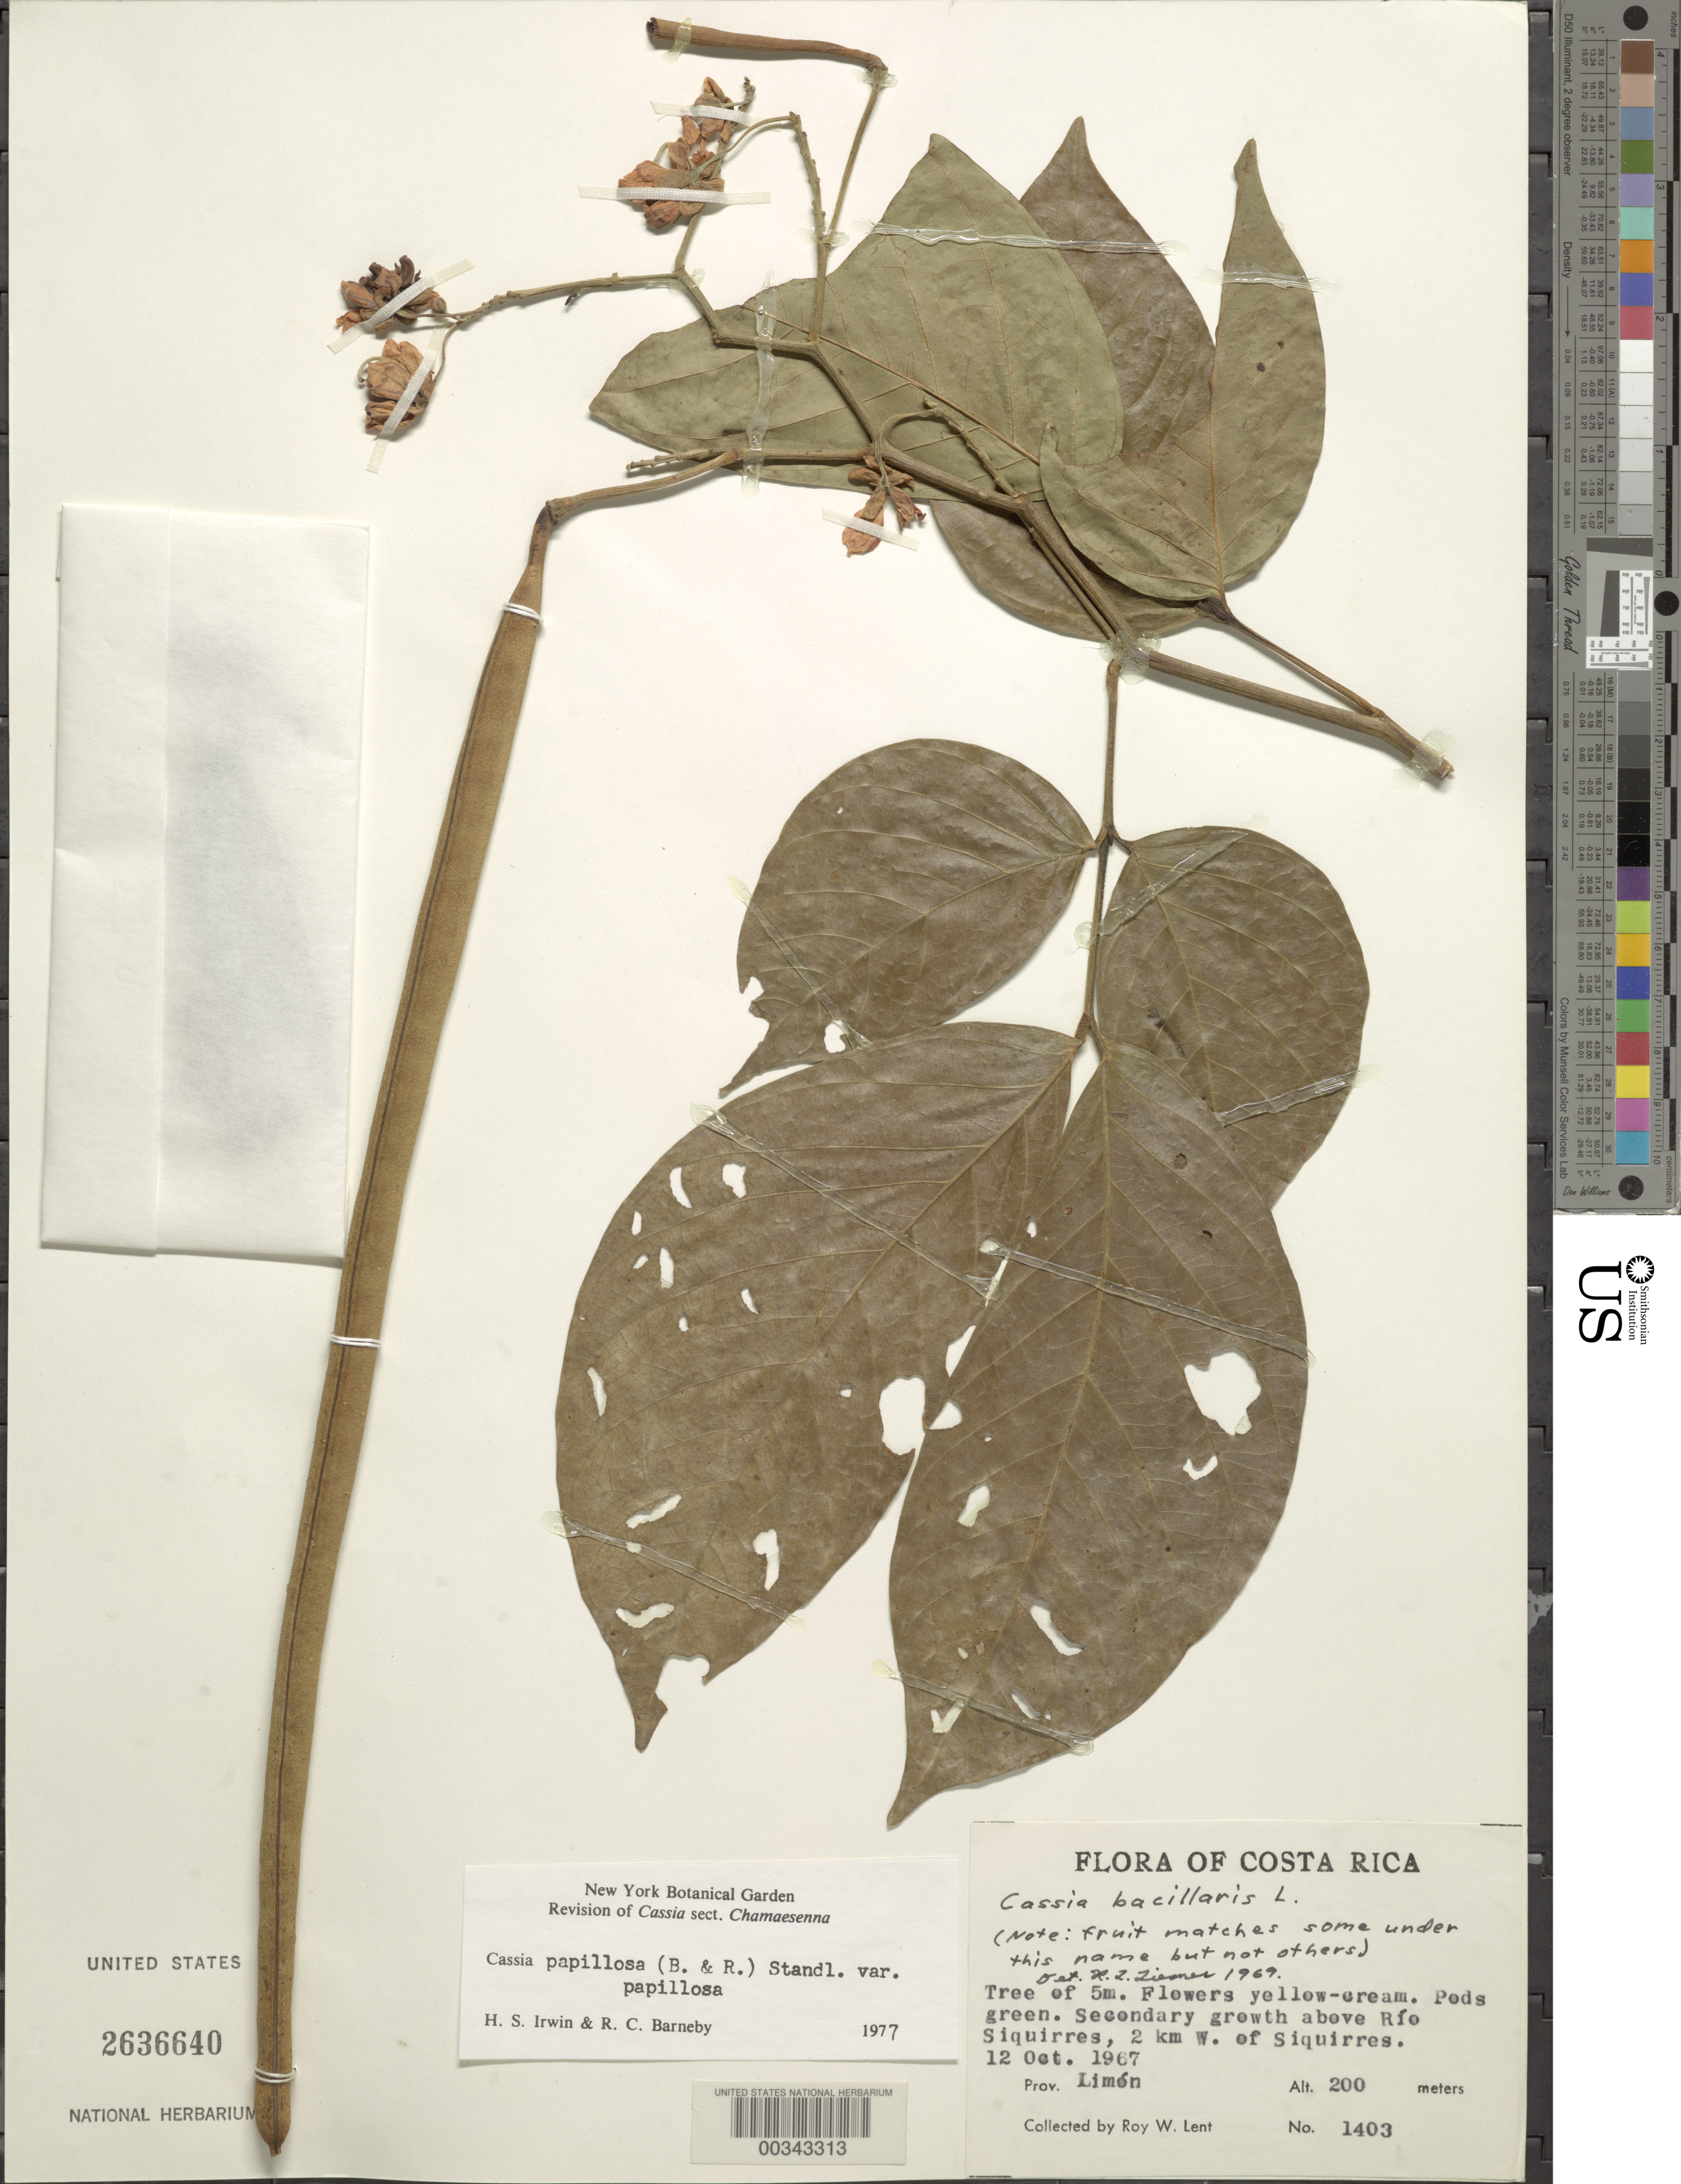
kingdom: Plantae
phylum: Tracheophyta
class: Magnoliopsida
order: Fabales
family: Fabaceae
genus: Senna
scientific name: Senna papillosa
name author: (Britton & Rose) H.S. Irwin & Barneby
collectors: R. W. Lent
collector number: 1403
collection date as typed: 12 Oct 1967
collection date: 1967-10-12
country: Costa Rica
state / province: Limón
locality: Above rio siquirres, 2 km w of siquirres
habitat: Secondary growth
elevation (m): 200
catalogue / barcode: US 2636640